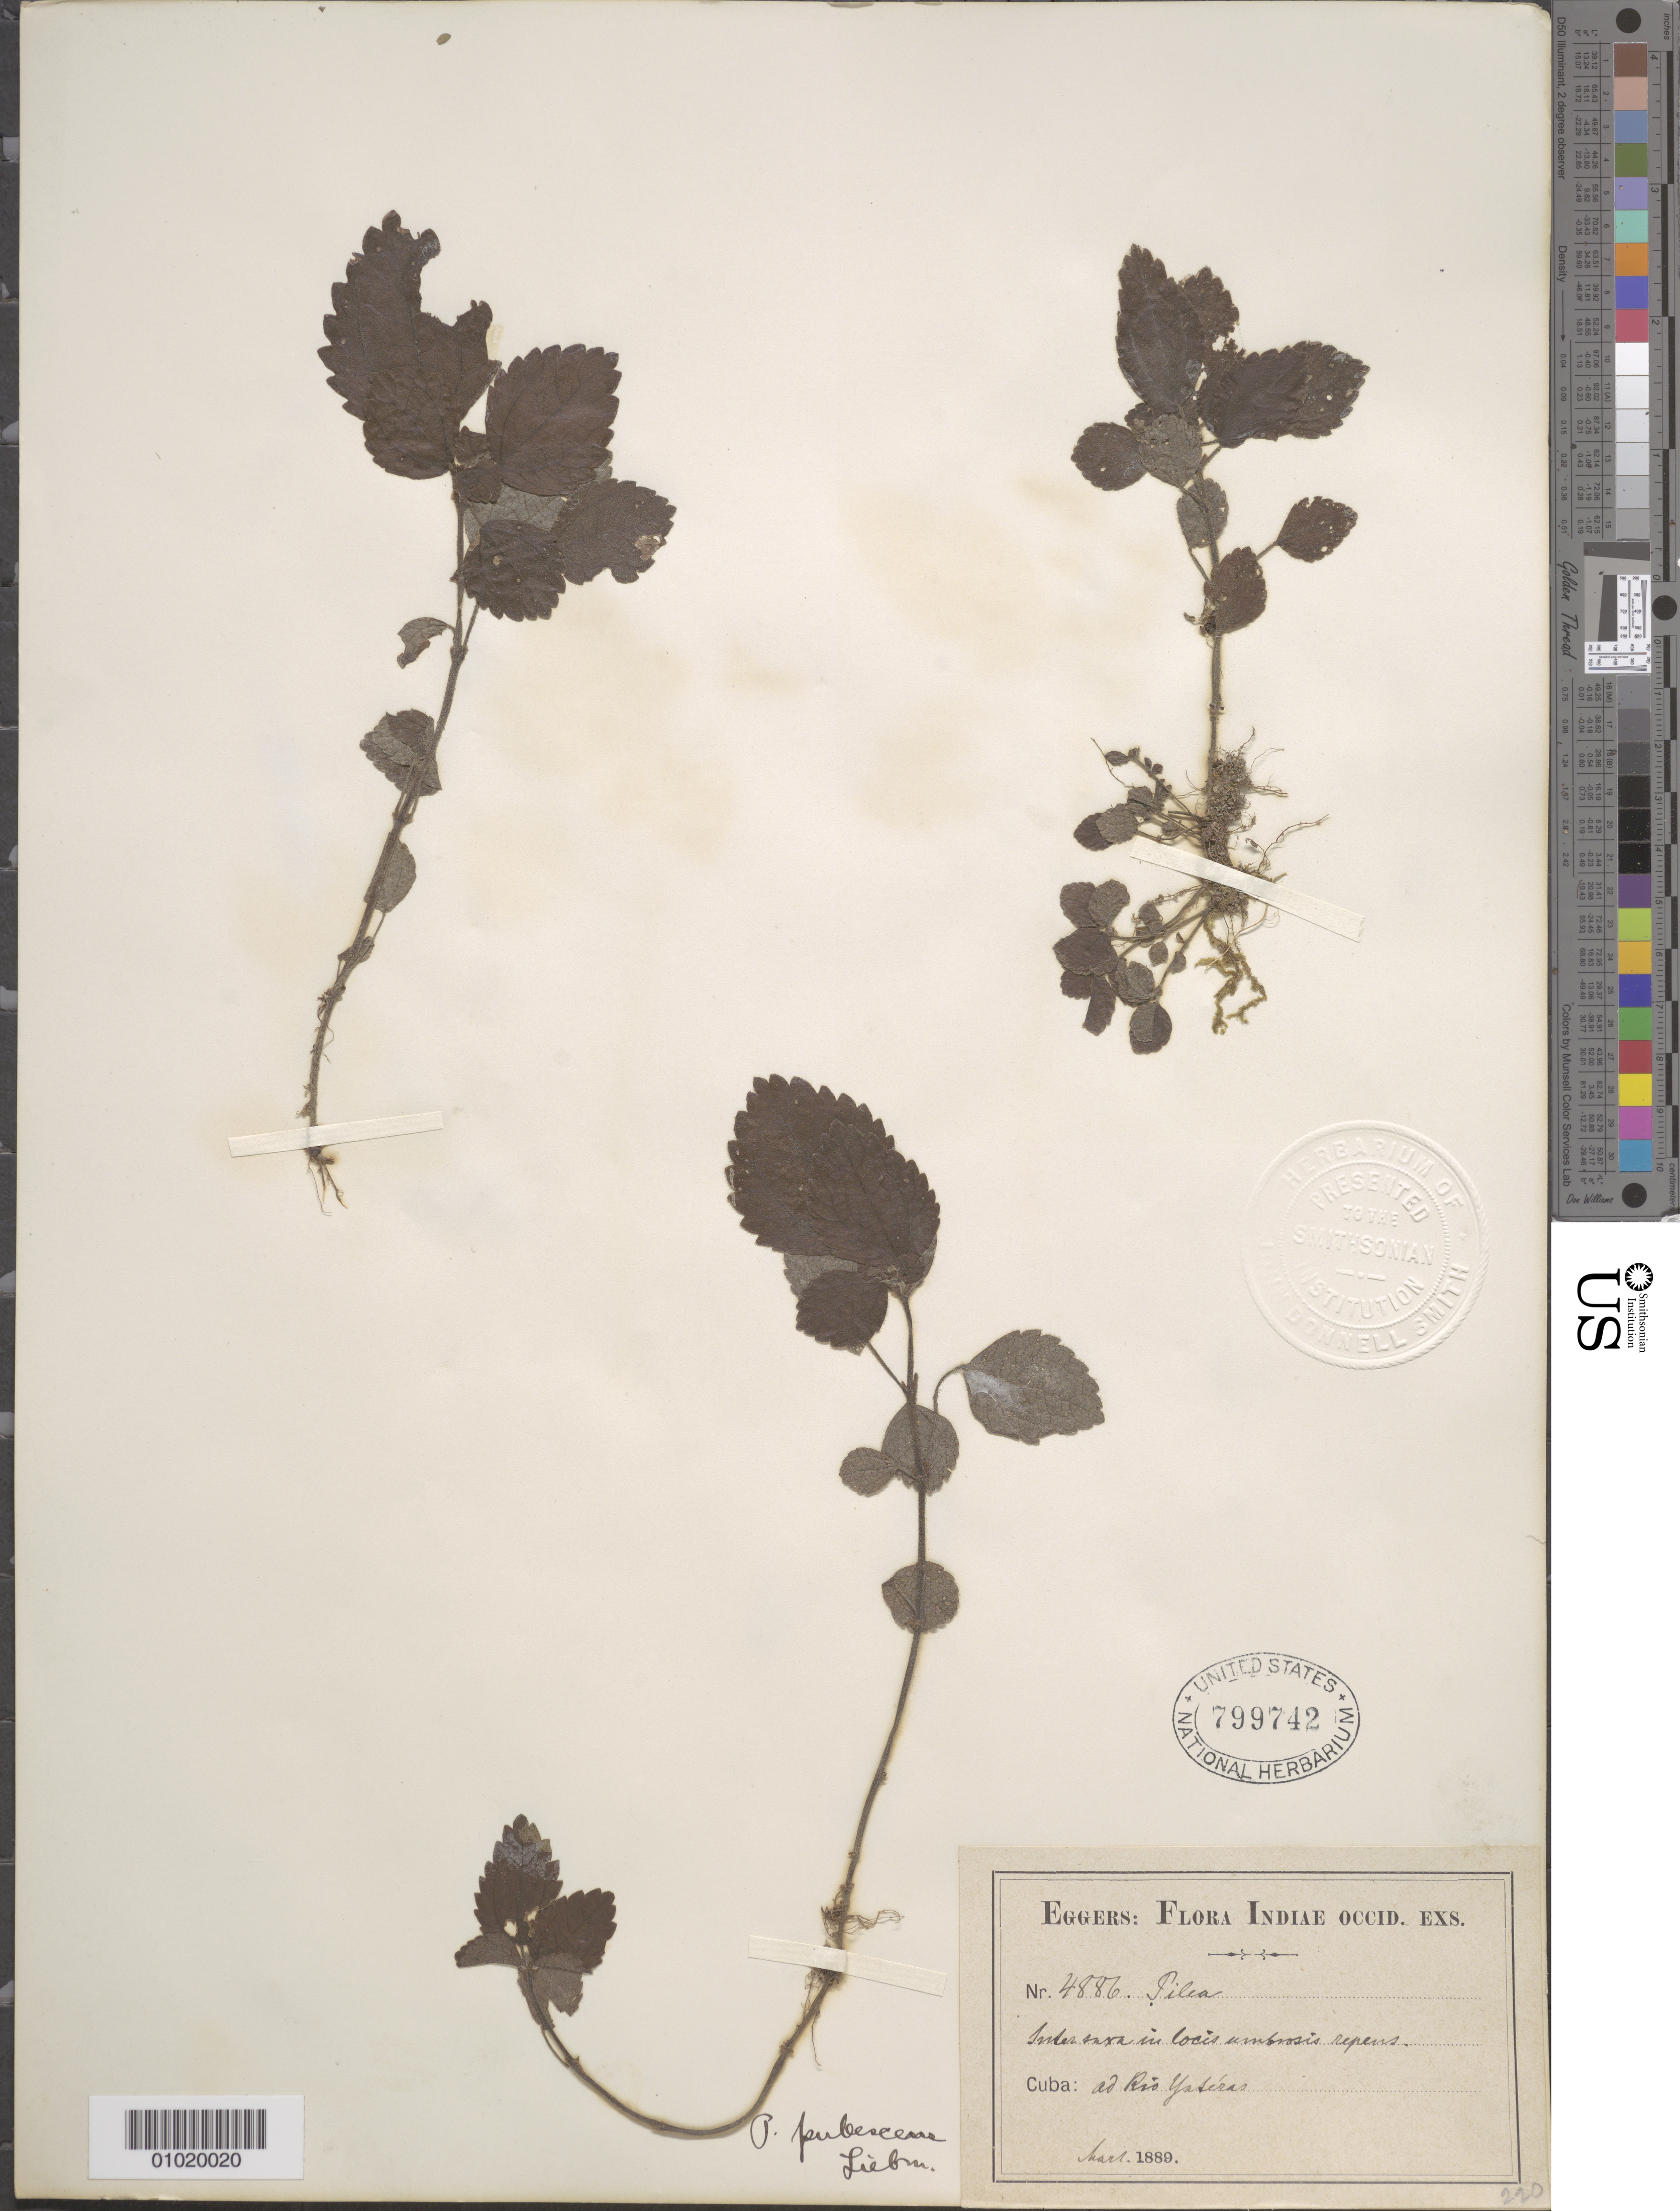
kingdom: Plantae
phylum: Tracheophyta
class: Magnoliopsida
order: Rosales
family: Urticaceae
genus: Pilea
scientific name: Pilea pubescens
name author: Liebm.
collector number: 4886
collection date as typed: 01 Jan 1889 to 31 Dec 1889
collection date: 1889-01-01/1889-12-31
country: Cuba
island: Cuba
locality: Ad Rio Yadiras Indas suxa in locio umbroisai repens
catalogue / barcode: US 799742